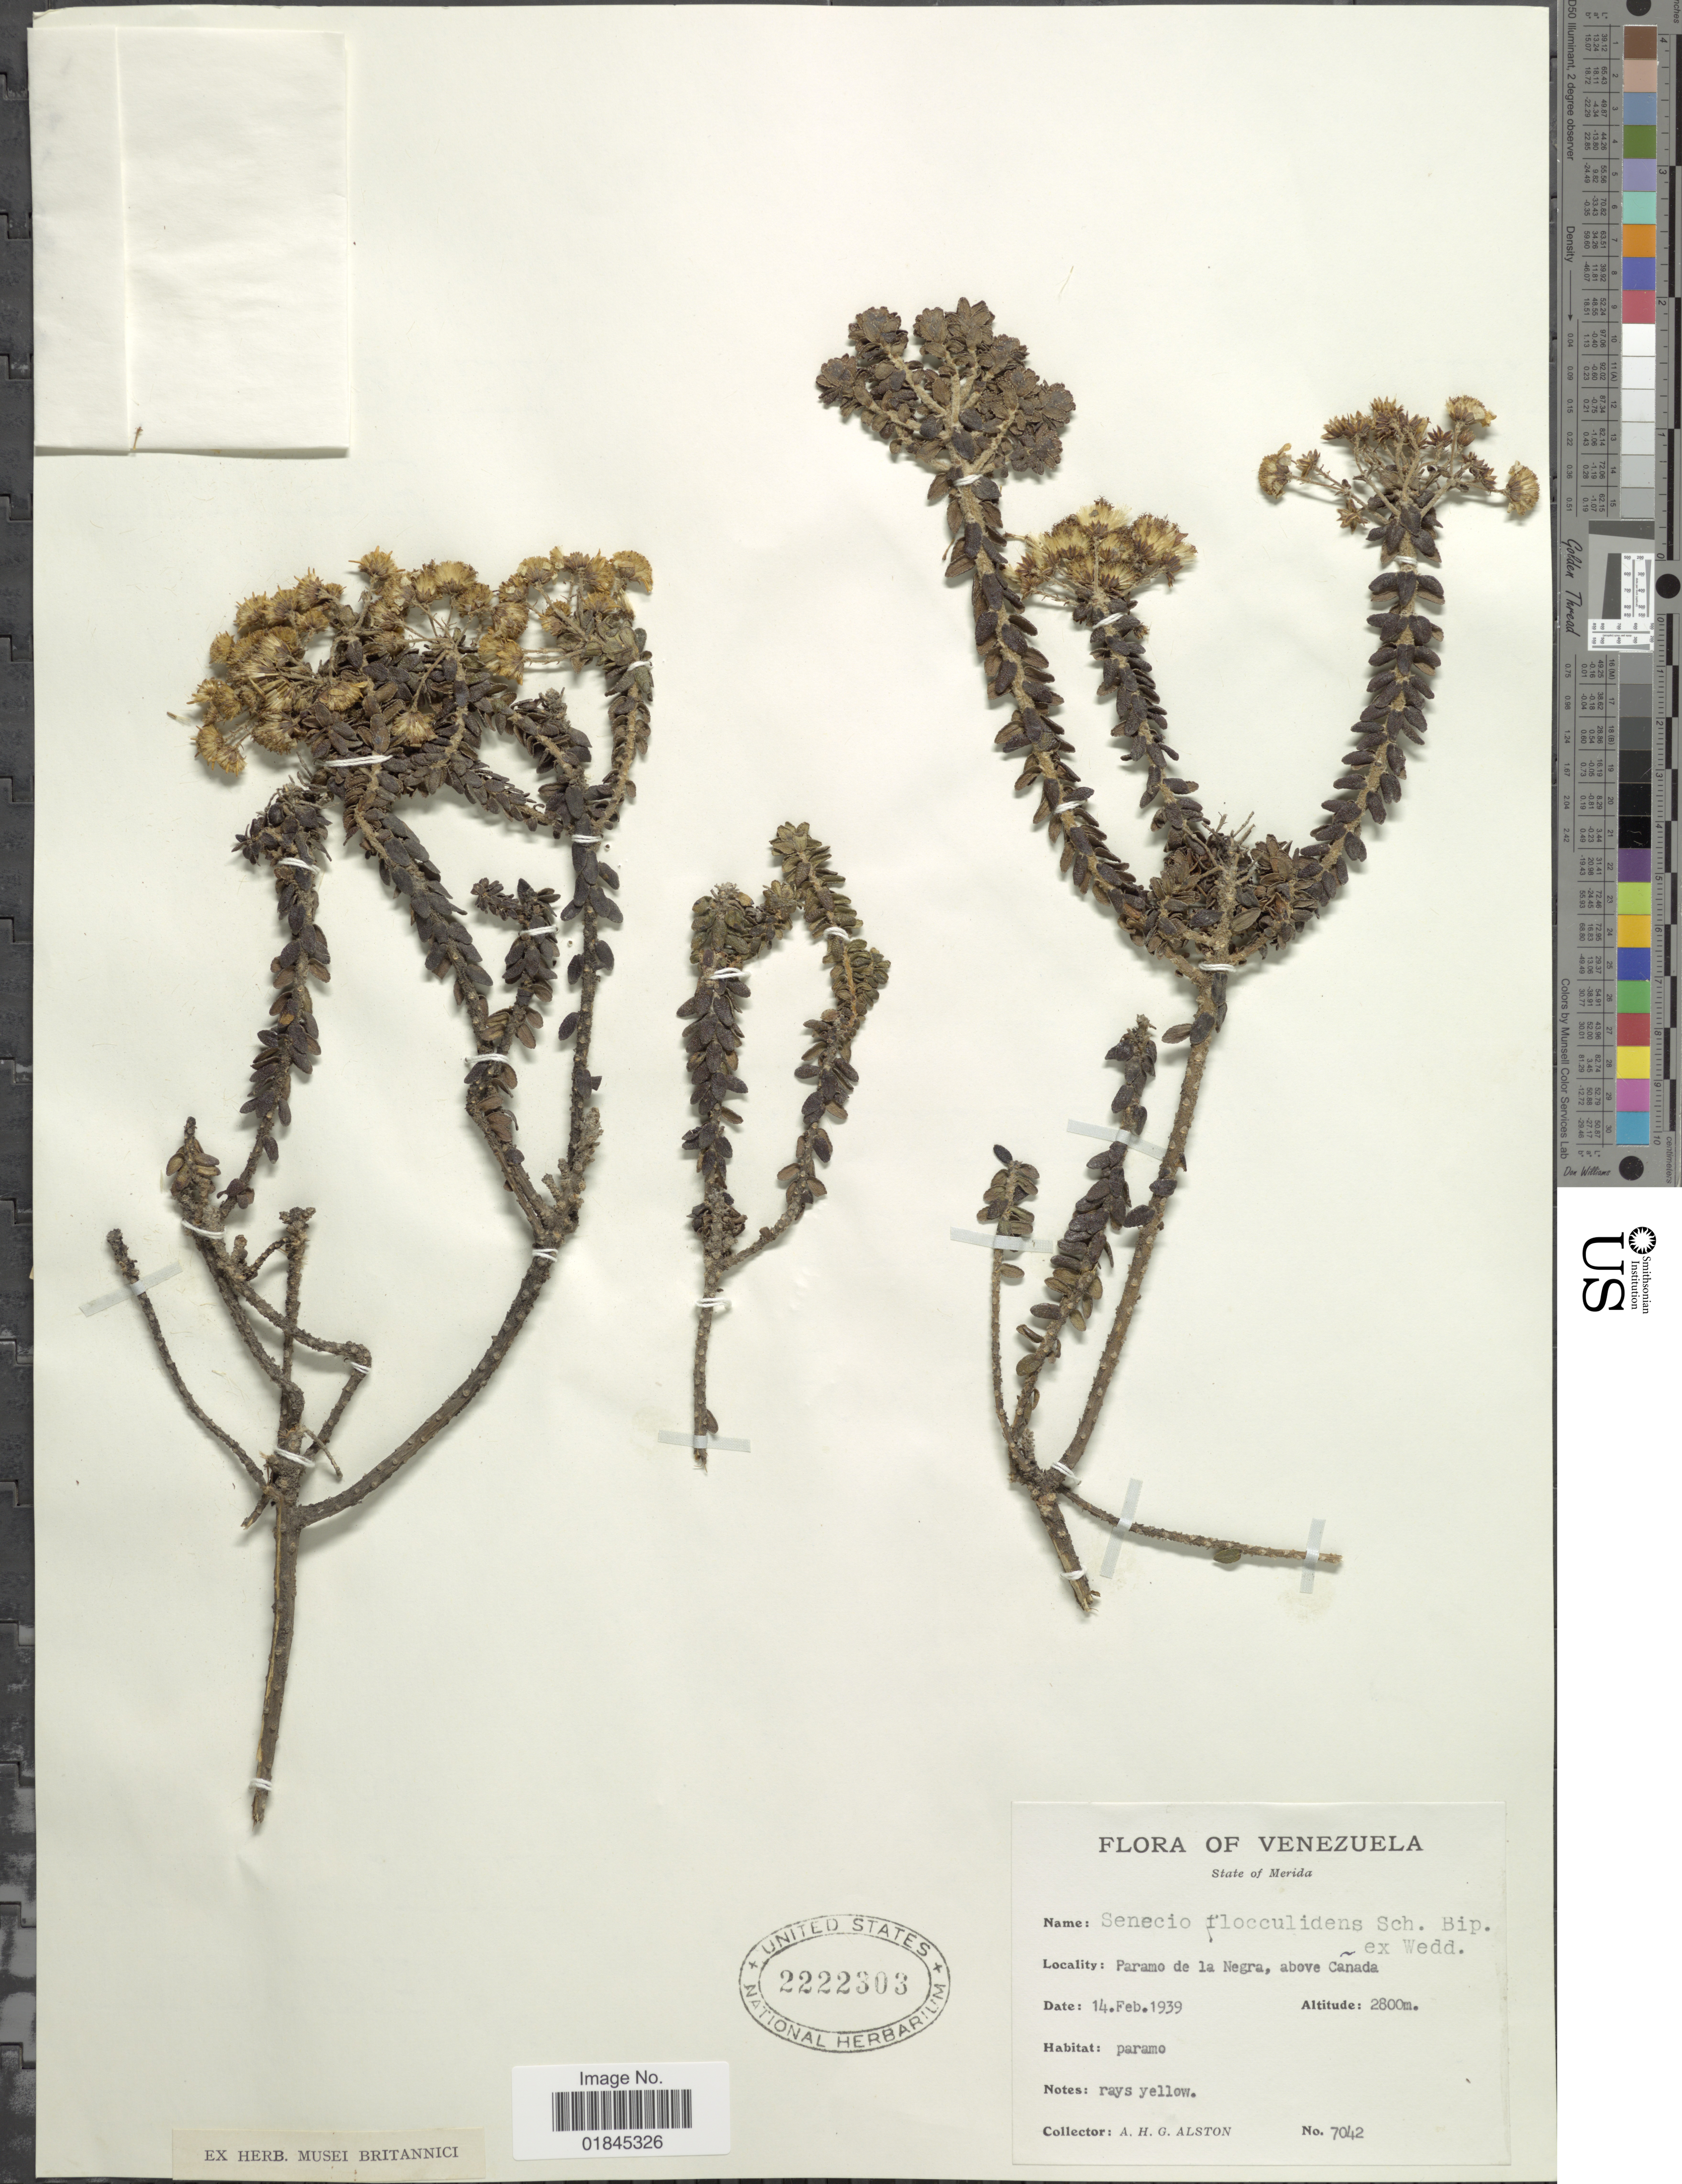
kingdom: Plantae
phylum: Tracheophyta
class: Magnoliopsida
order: Asterales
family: Asteraceae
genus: Pentacalia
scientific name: Pentacalia flocculidens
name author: (Sch. Bip. ex Wedd.) Cuatrec.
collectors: A. H. Alston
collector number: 7042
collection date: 1939-02-14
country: Venezuela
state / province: Mérida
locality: State of Merida. Paramo de la Negra, above Cañada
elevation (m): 2800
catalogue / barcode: US 2222303